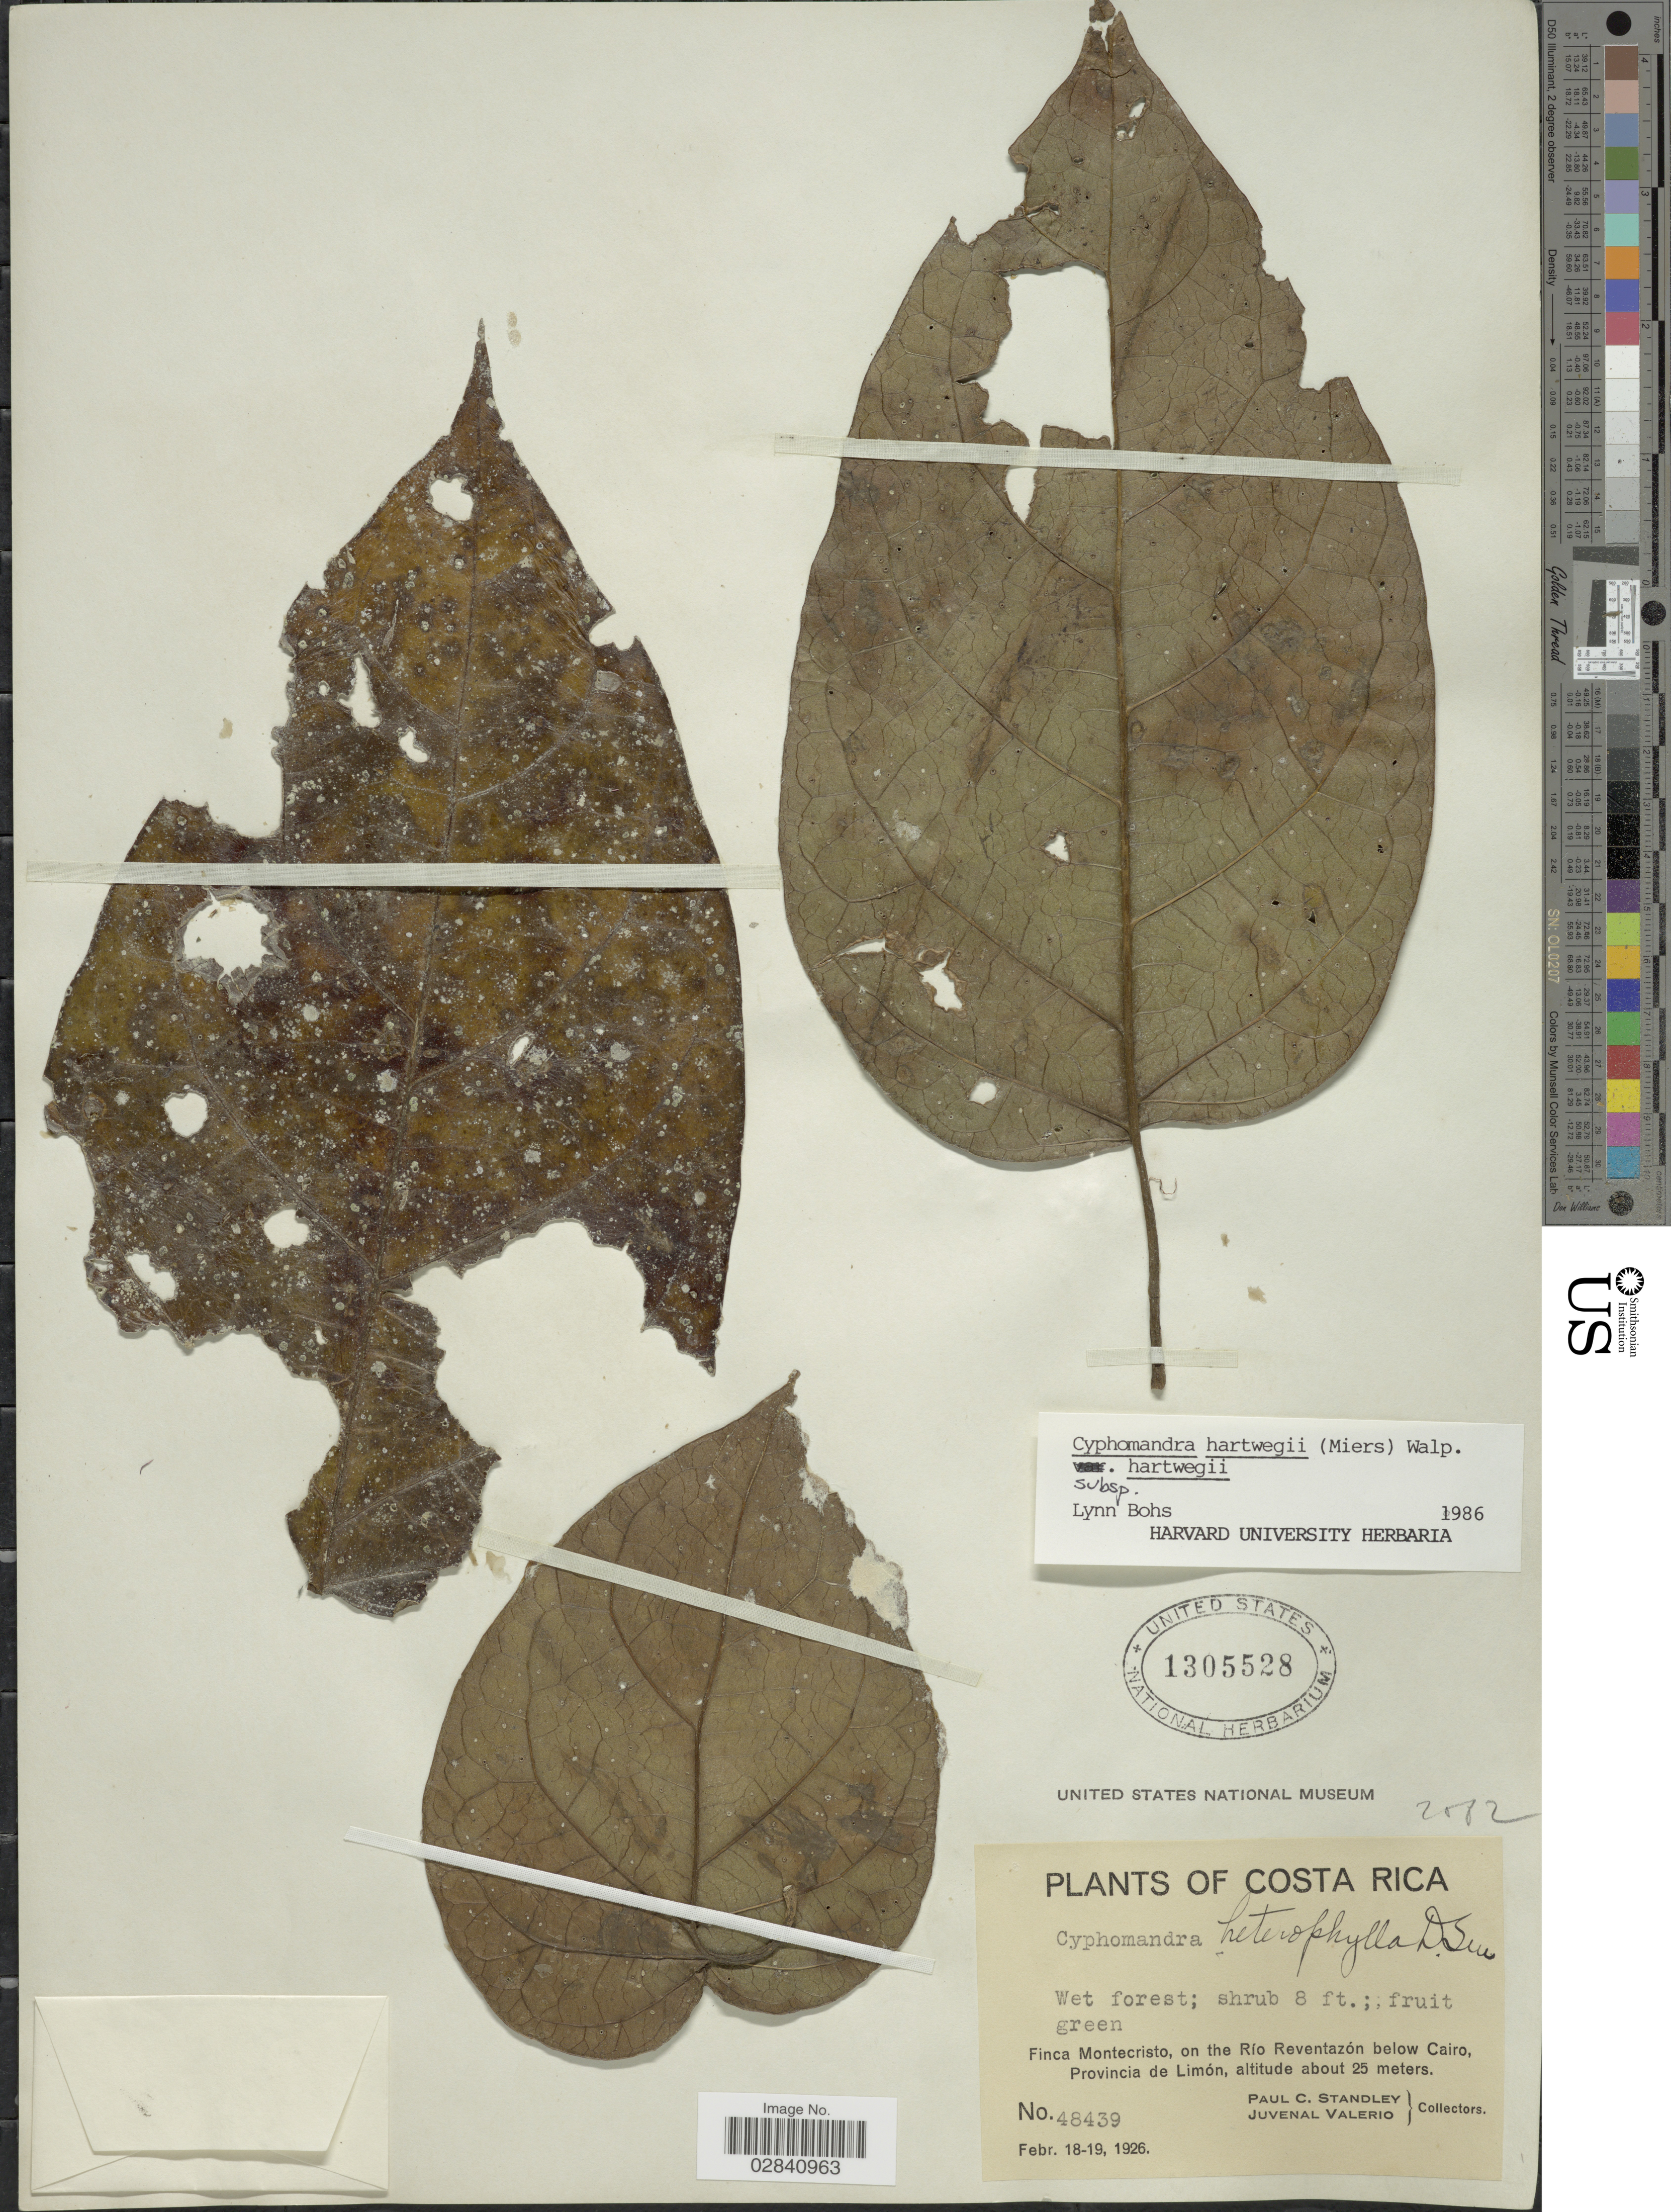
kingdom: Plantae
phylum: Tracheophyta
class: Magnoliopsida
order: Solanales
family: Solanaceae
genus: Cyphomandra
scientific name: Cyphomandra hartwegii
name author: (Miers) Sendtn. ex Walp.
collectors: P. C. Standley & J. Valerio R.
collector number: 48439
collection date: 1926-02-18/1926-02-19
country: Costa Rica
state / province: Limón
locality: Finca Montecristo, on the Río Reventazón below Cairo.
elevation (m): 25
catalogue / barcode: US 1305528